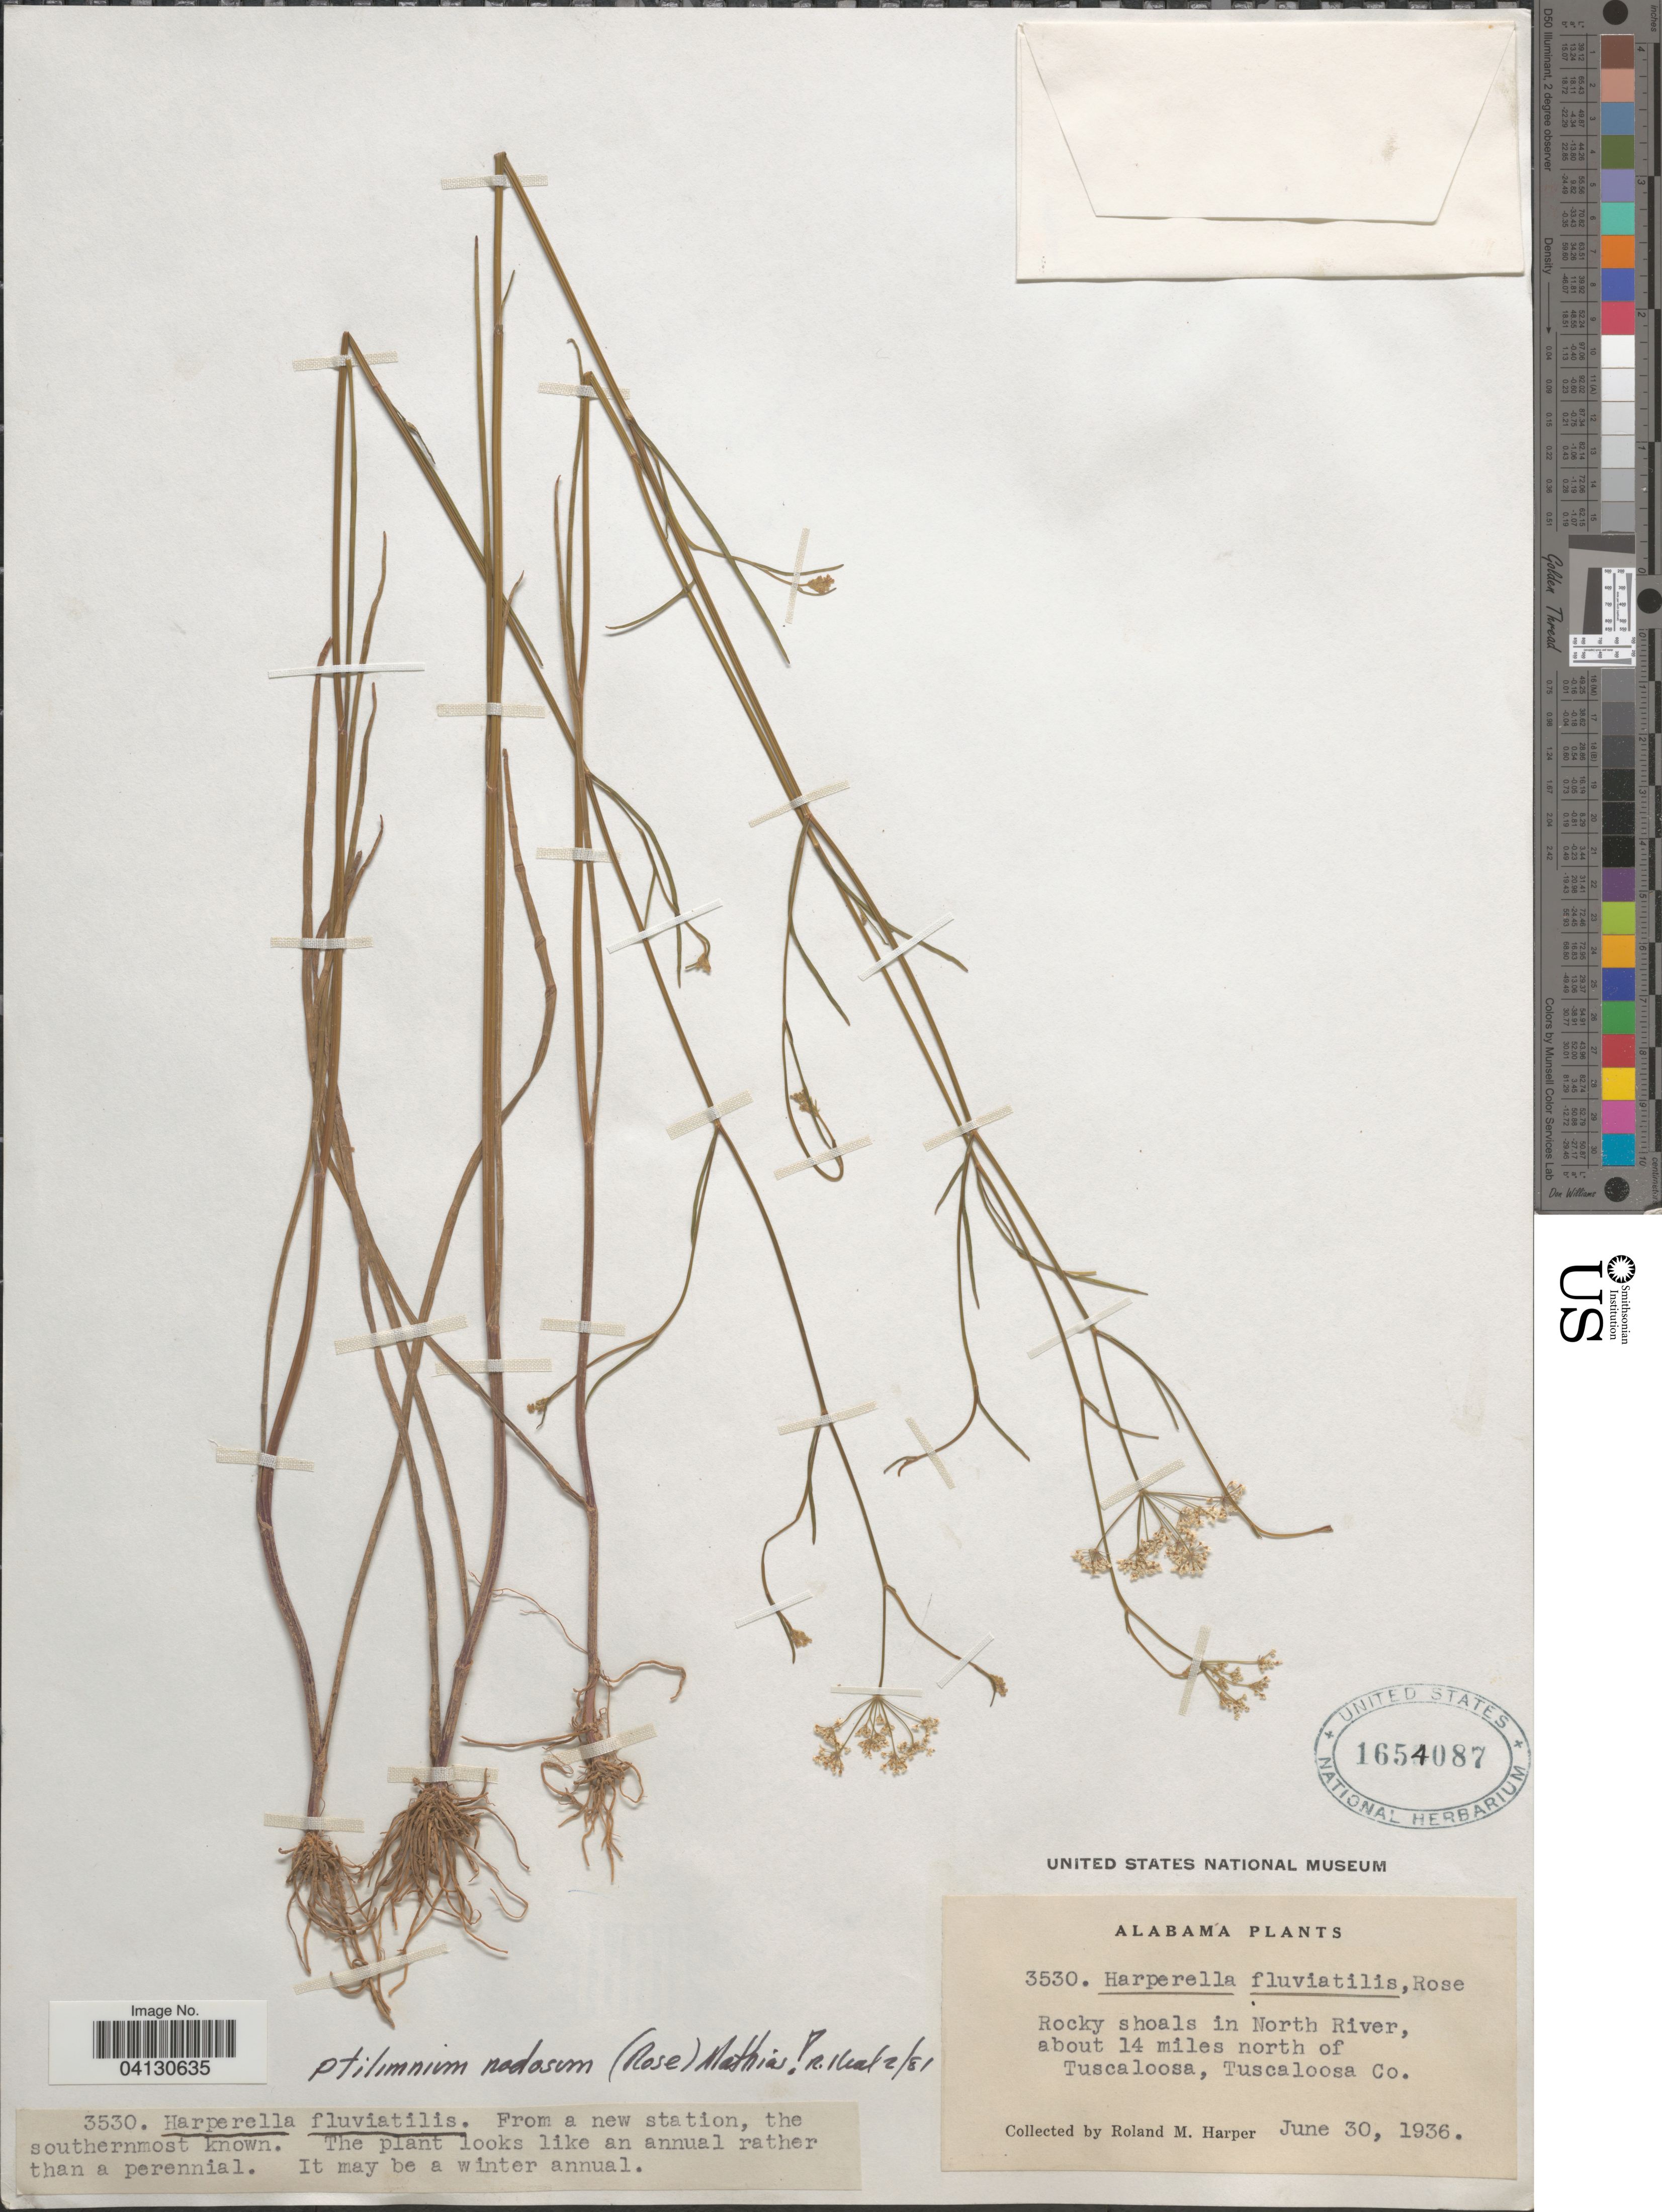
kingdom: Plantae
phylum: Tracheophyta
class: Magnoliopsida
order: Apiales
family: Apiaceae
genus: Harperella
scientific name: Harperella fluviatilis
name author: Rose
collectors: R. M. Harper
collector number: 3530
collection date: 1936-06-30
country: United States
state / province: Alabama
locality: Rocky shoals in North River, about 14 miles north of Tuscaloosa, Tuscaloosa Co.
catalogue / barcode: US 1654087